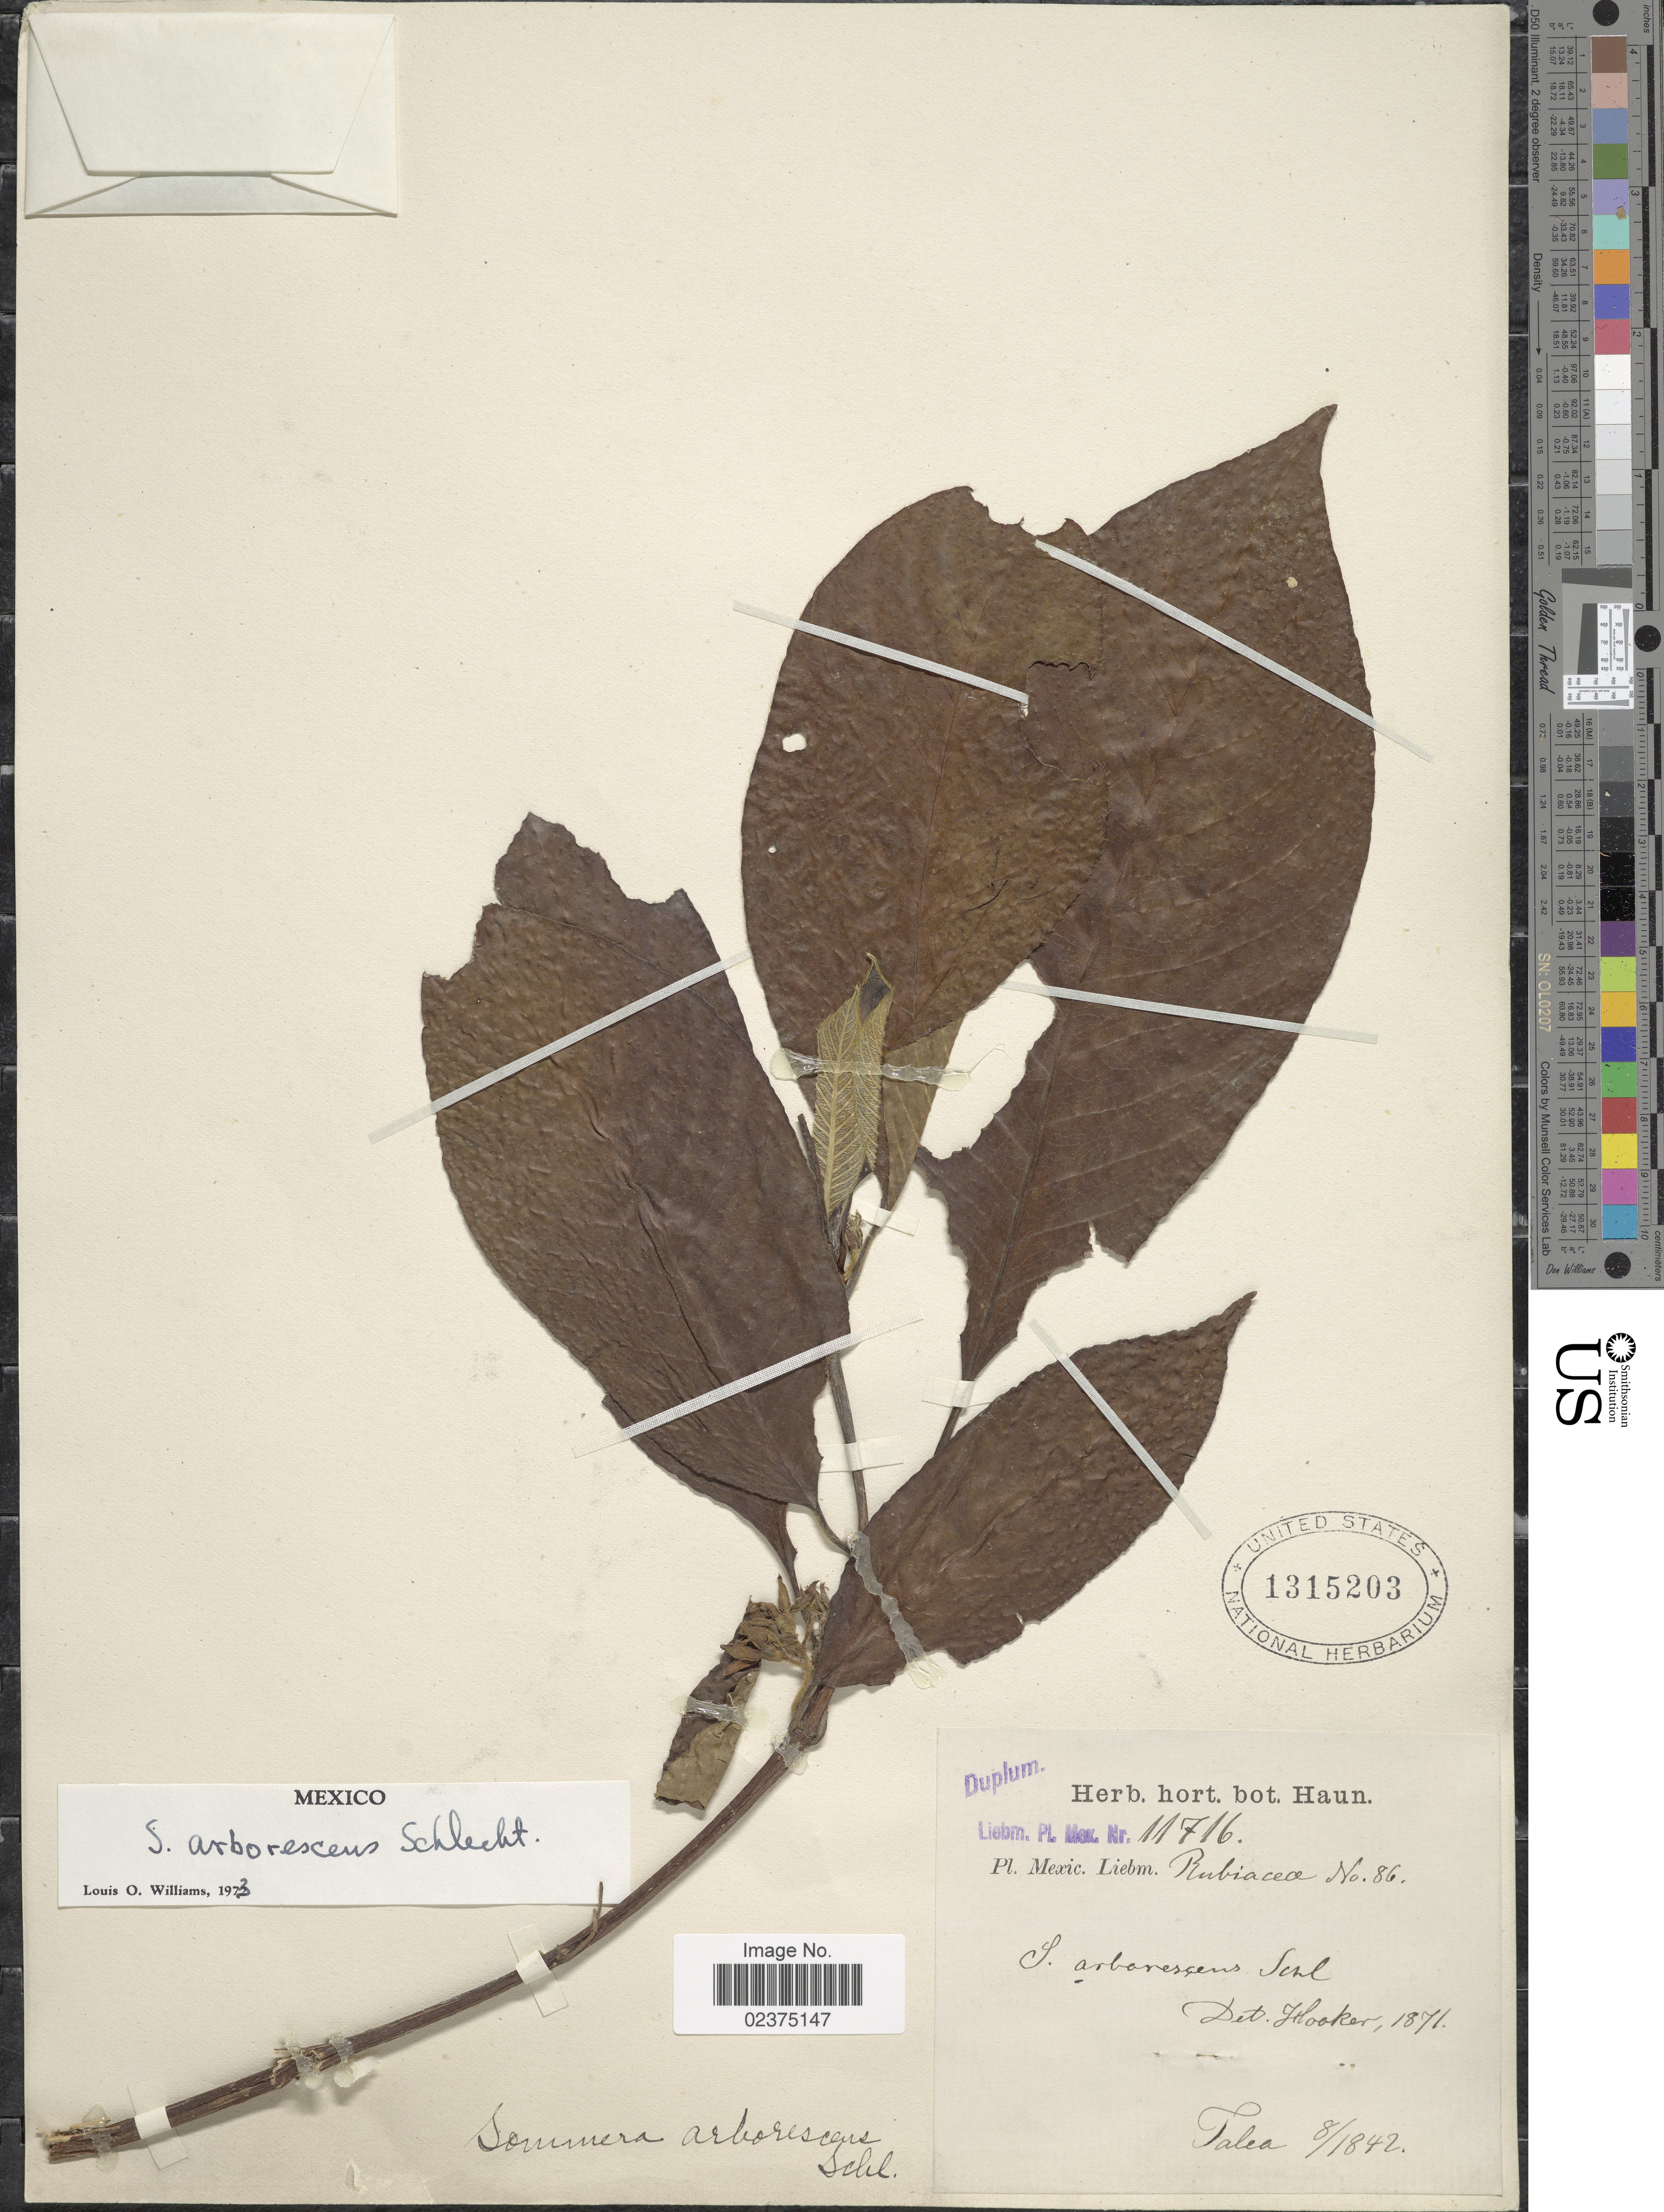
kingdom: Plantae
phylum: Tracheophyta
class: Magnoliopsida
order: Gentianales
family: Rubiaceae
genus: Sommera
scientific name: Sommera arborescens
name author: Schltdl.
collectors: Liebmann, --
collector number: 11716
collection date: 1842-08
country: Mexico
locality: Talea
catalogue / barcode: US 1315203